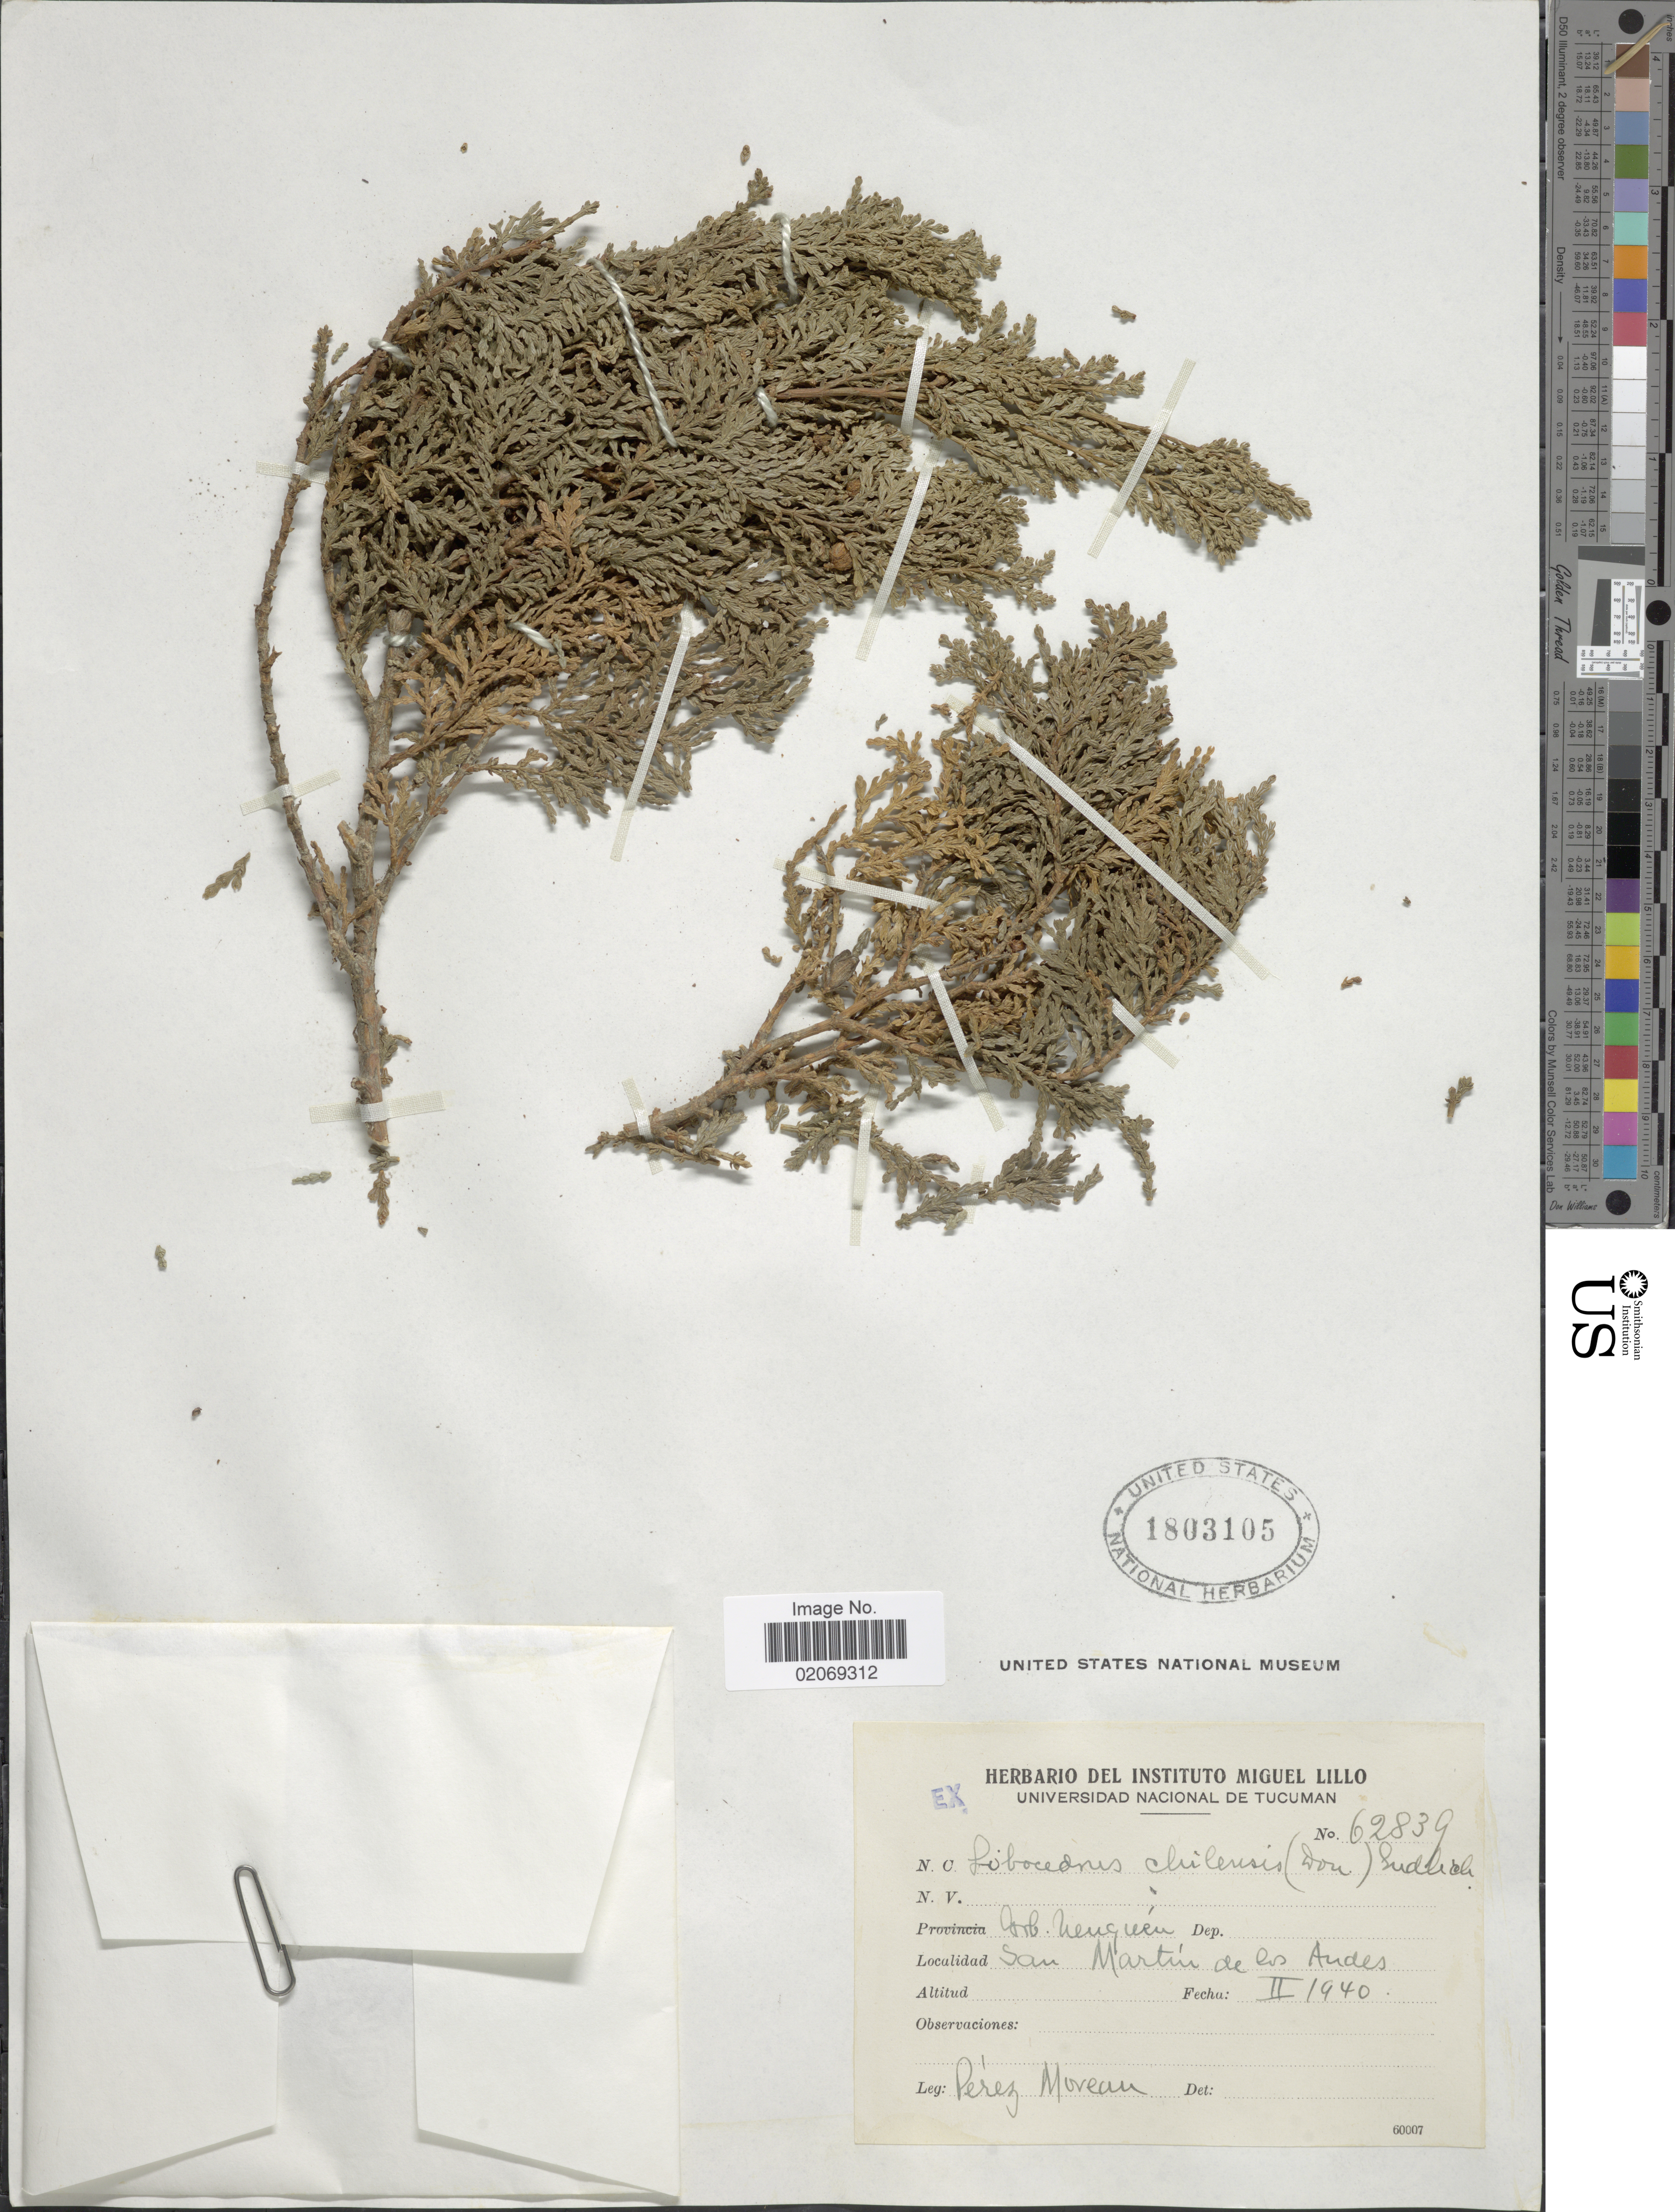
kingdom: Plantae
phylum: Tracheophyta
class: Pinopsida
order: Pinales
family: Cupressaceae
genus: Libocedrus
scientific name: Libocedrus chilensis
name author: (D. Don) Endl.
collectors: P. Moreau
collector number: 62839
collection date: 1940-02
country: Argentina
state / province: Neuquen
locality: Gob. Neuquén, San Martin de los Andes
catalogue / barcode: US 1803105